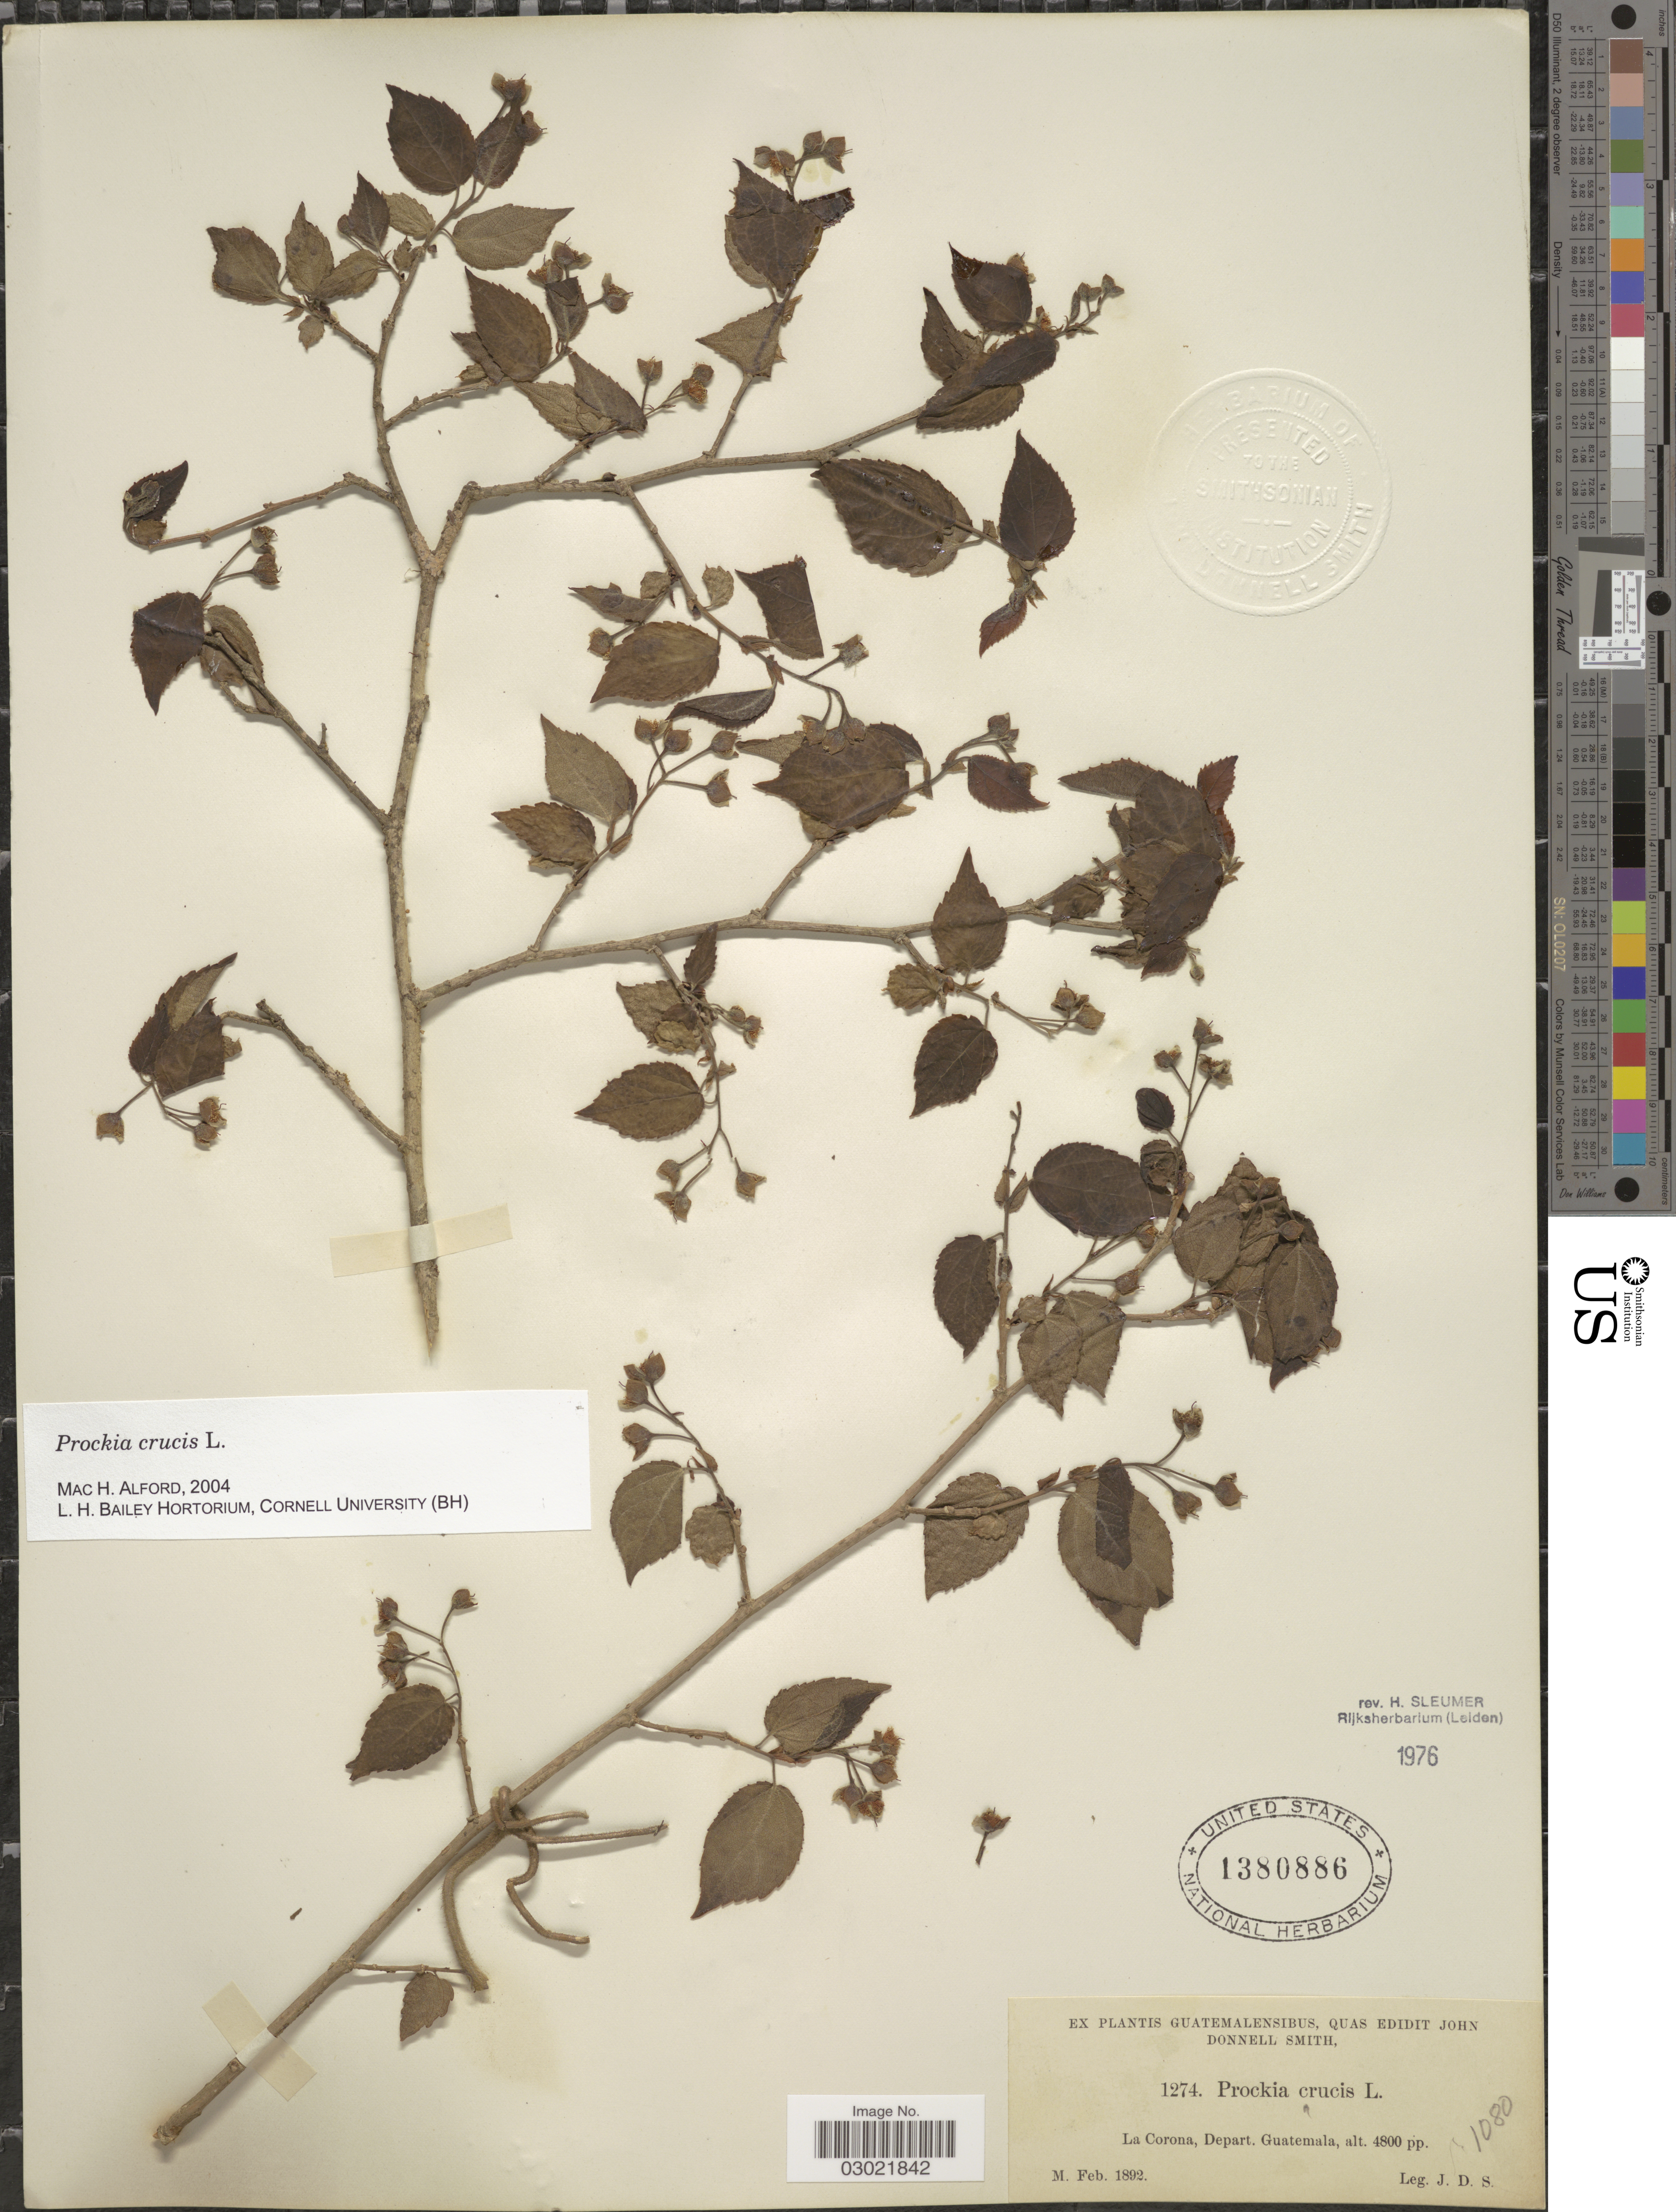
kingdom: Plantae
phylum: Tracheophyta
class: Magnoliopsida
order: Malpighiales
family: Salicaceae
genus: Prockia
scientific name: Prockia crucis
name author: P. Browne ex L.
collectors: J. Donnell Smith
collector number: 1274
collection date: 1892-02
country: Guatemala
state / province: Guatemala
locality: La Corona, Depart. Guatemala.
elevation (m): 1463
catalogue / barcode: US 1380886